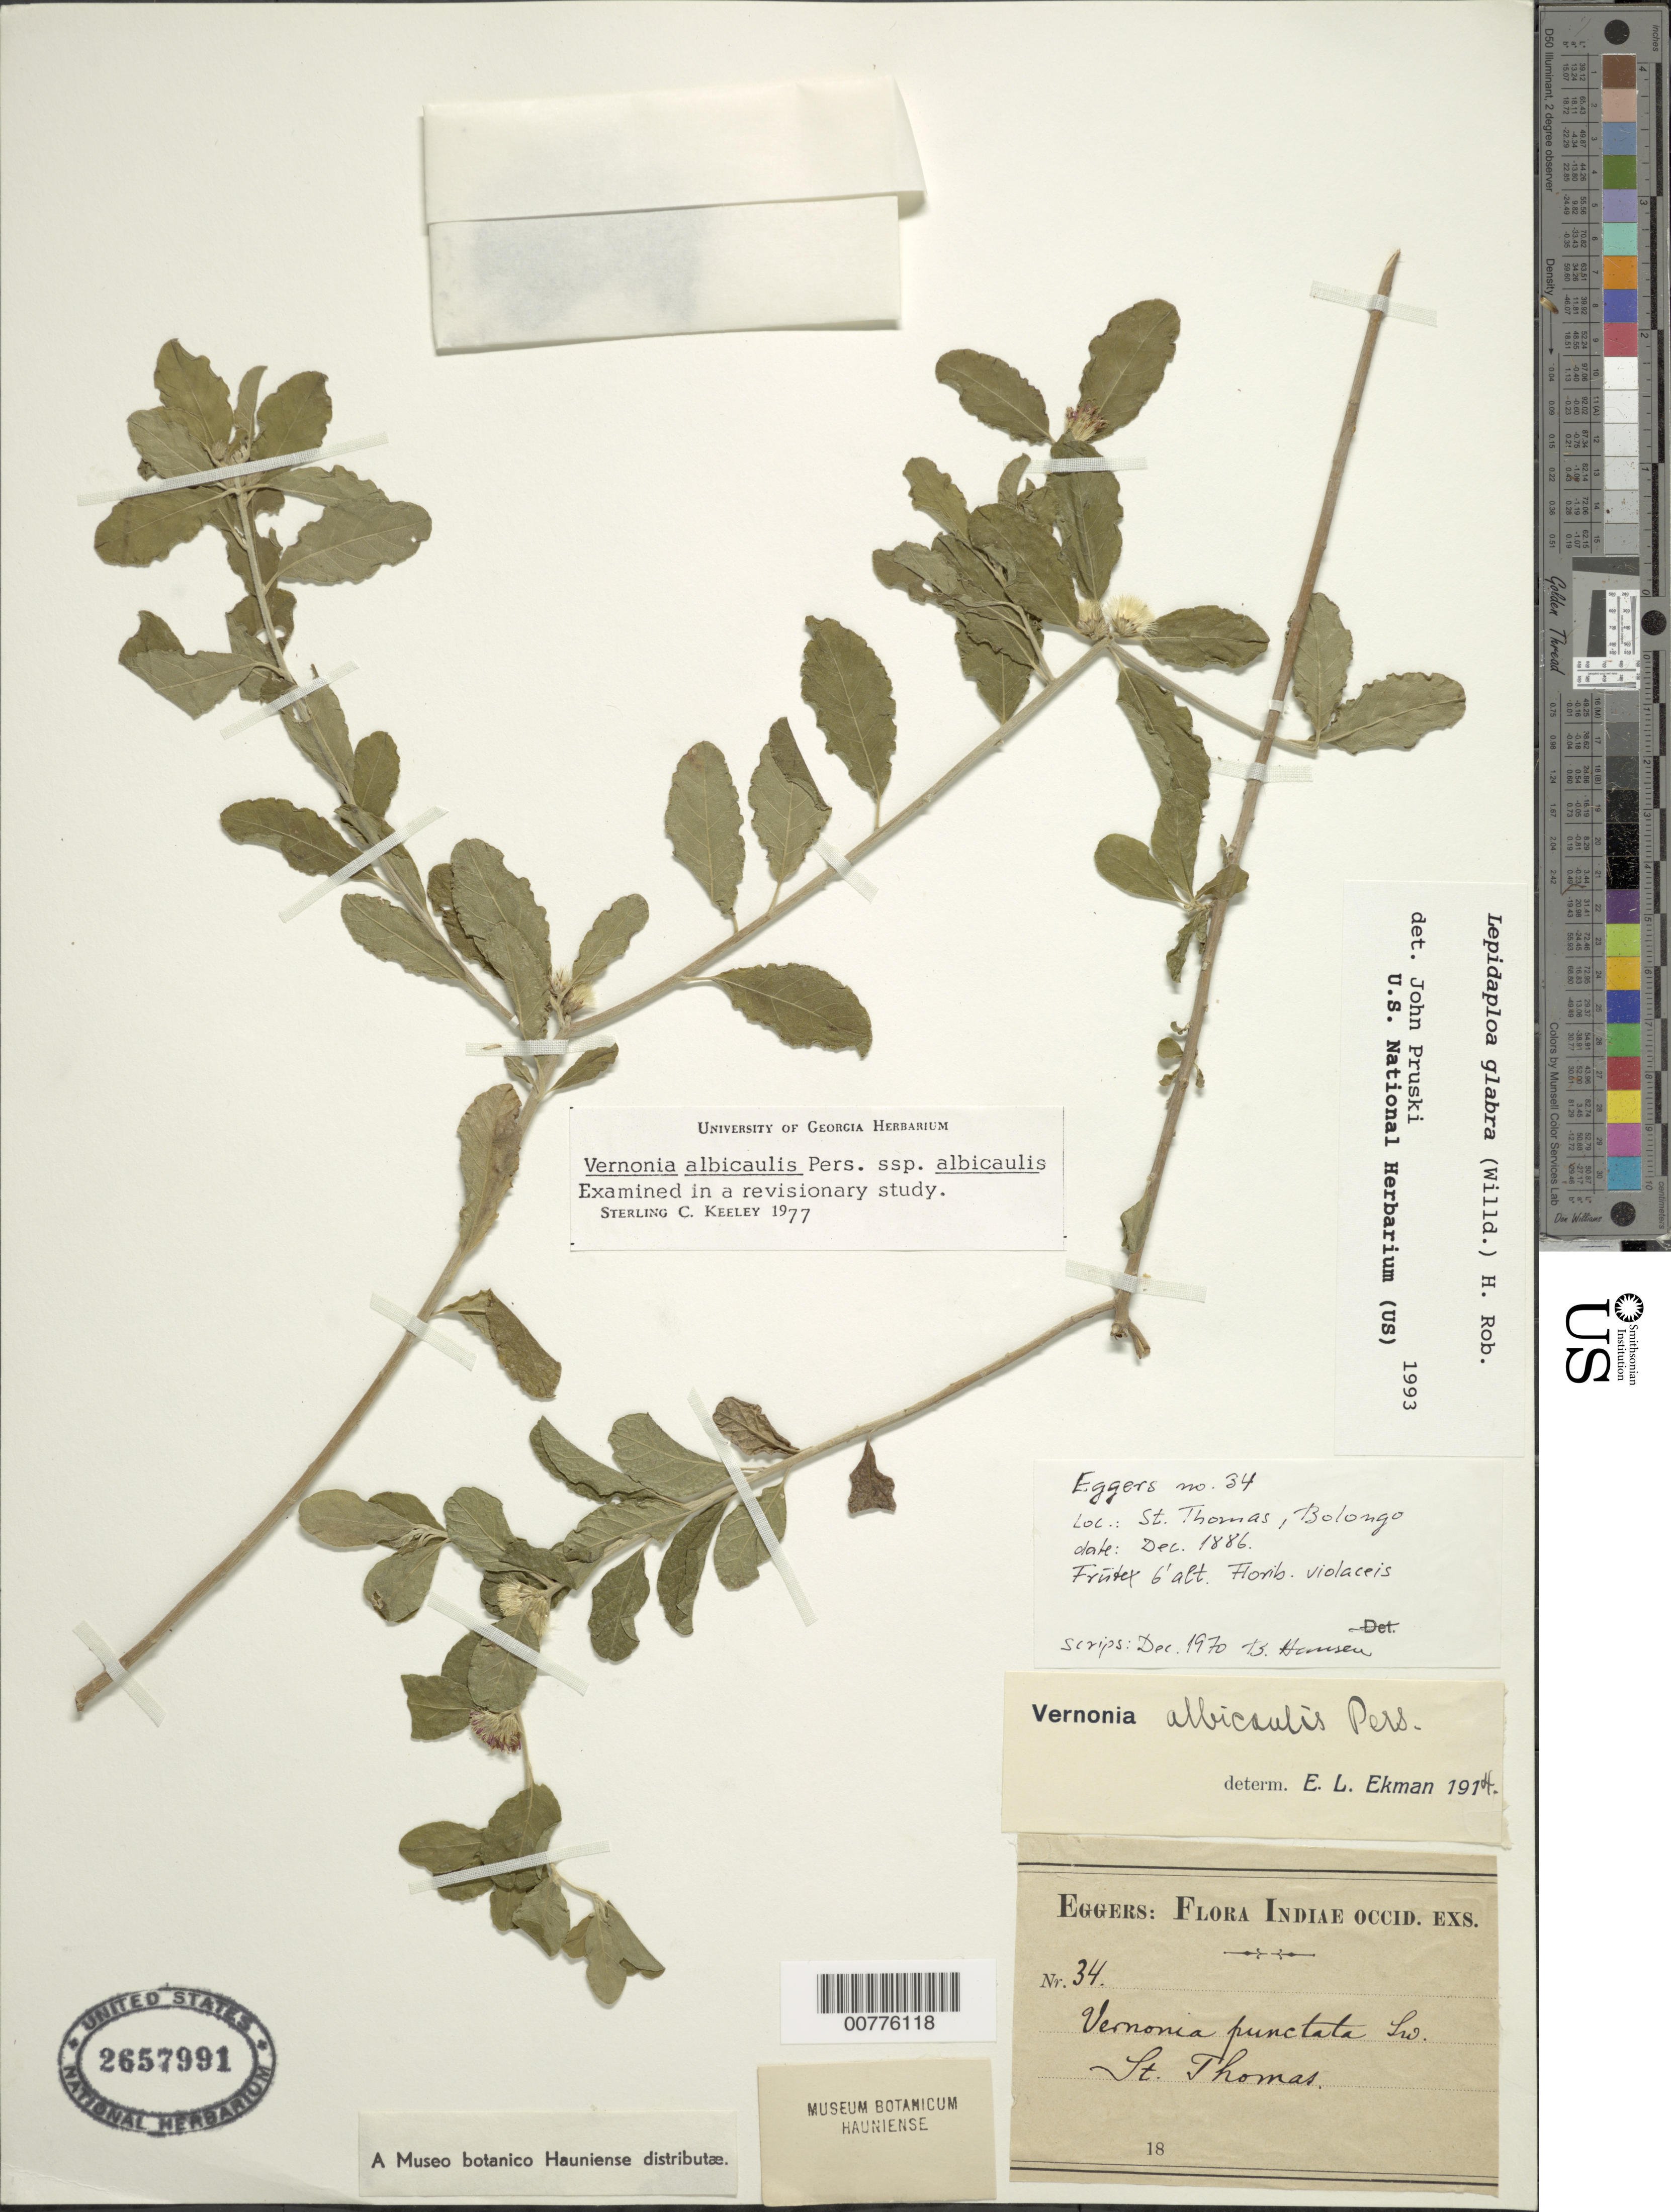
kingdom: Plantae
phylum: Tracheophyta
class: Magnoliopsida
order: Asterales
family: Asteraceae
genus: Lepidaploa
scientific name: Lepidaploa glabra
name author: (Willd.) H. Rob.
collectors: H. F. A. von Eggers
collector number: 34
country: U.S. Virgin Islands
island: St. Thomas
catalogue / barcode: US 2657991